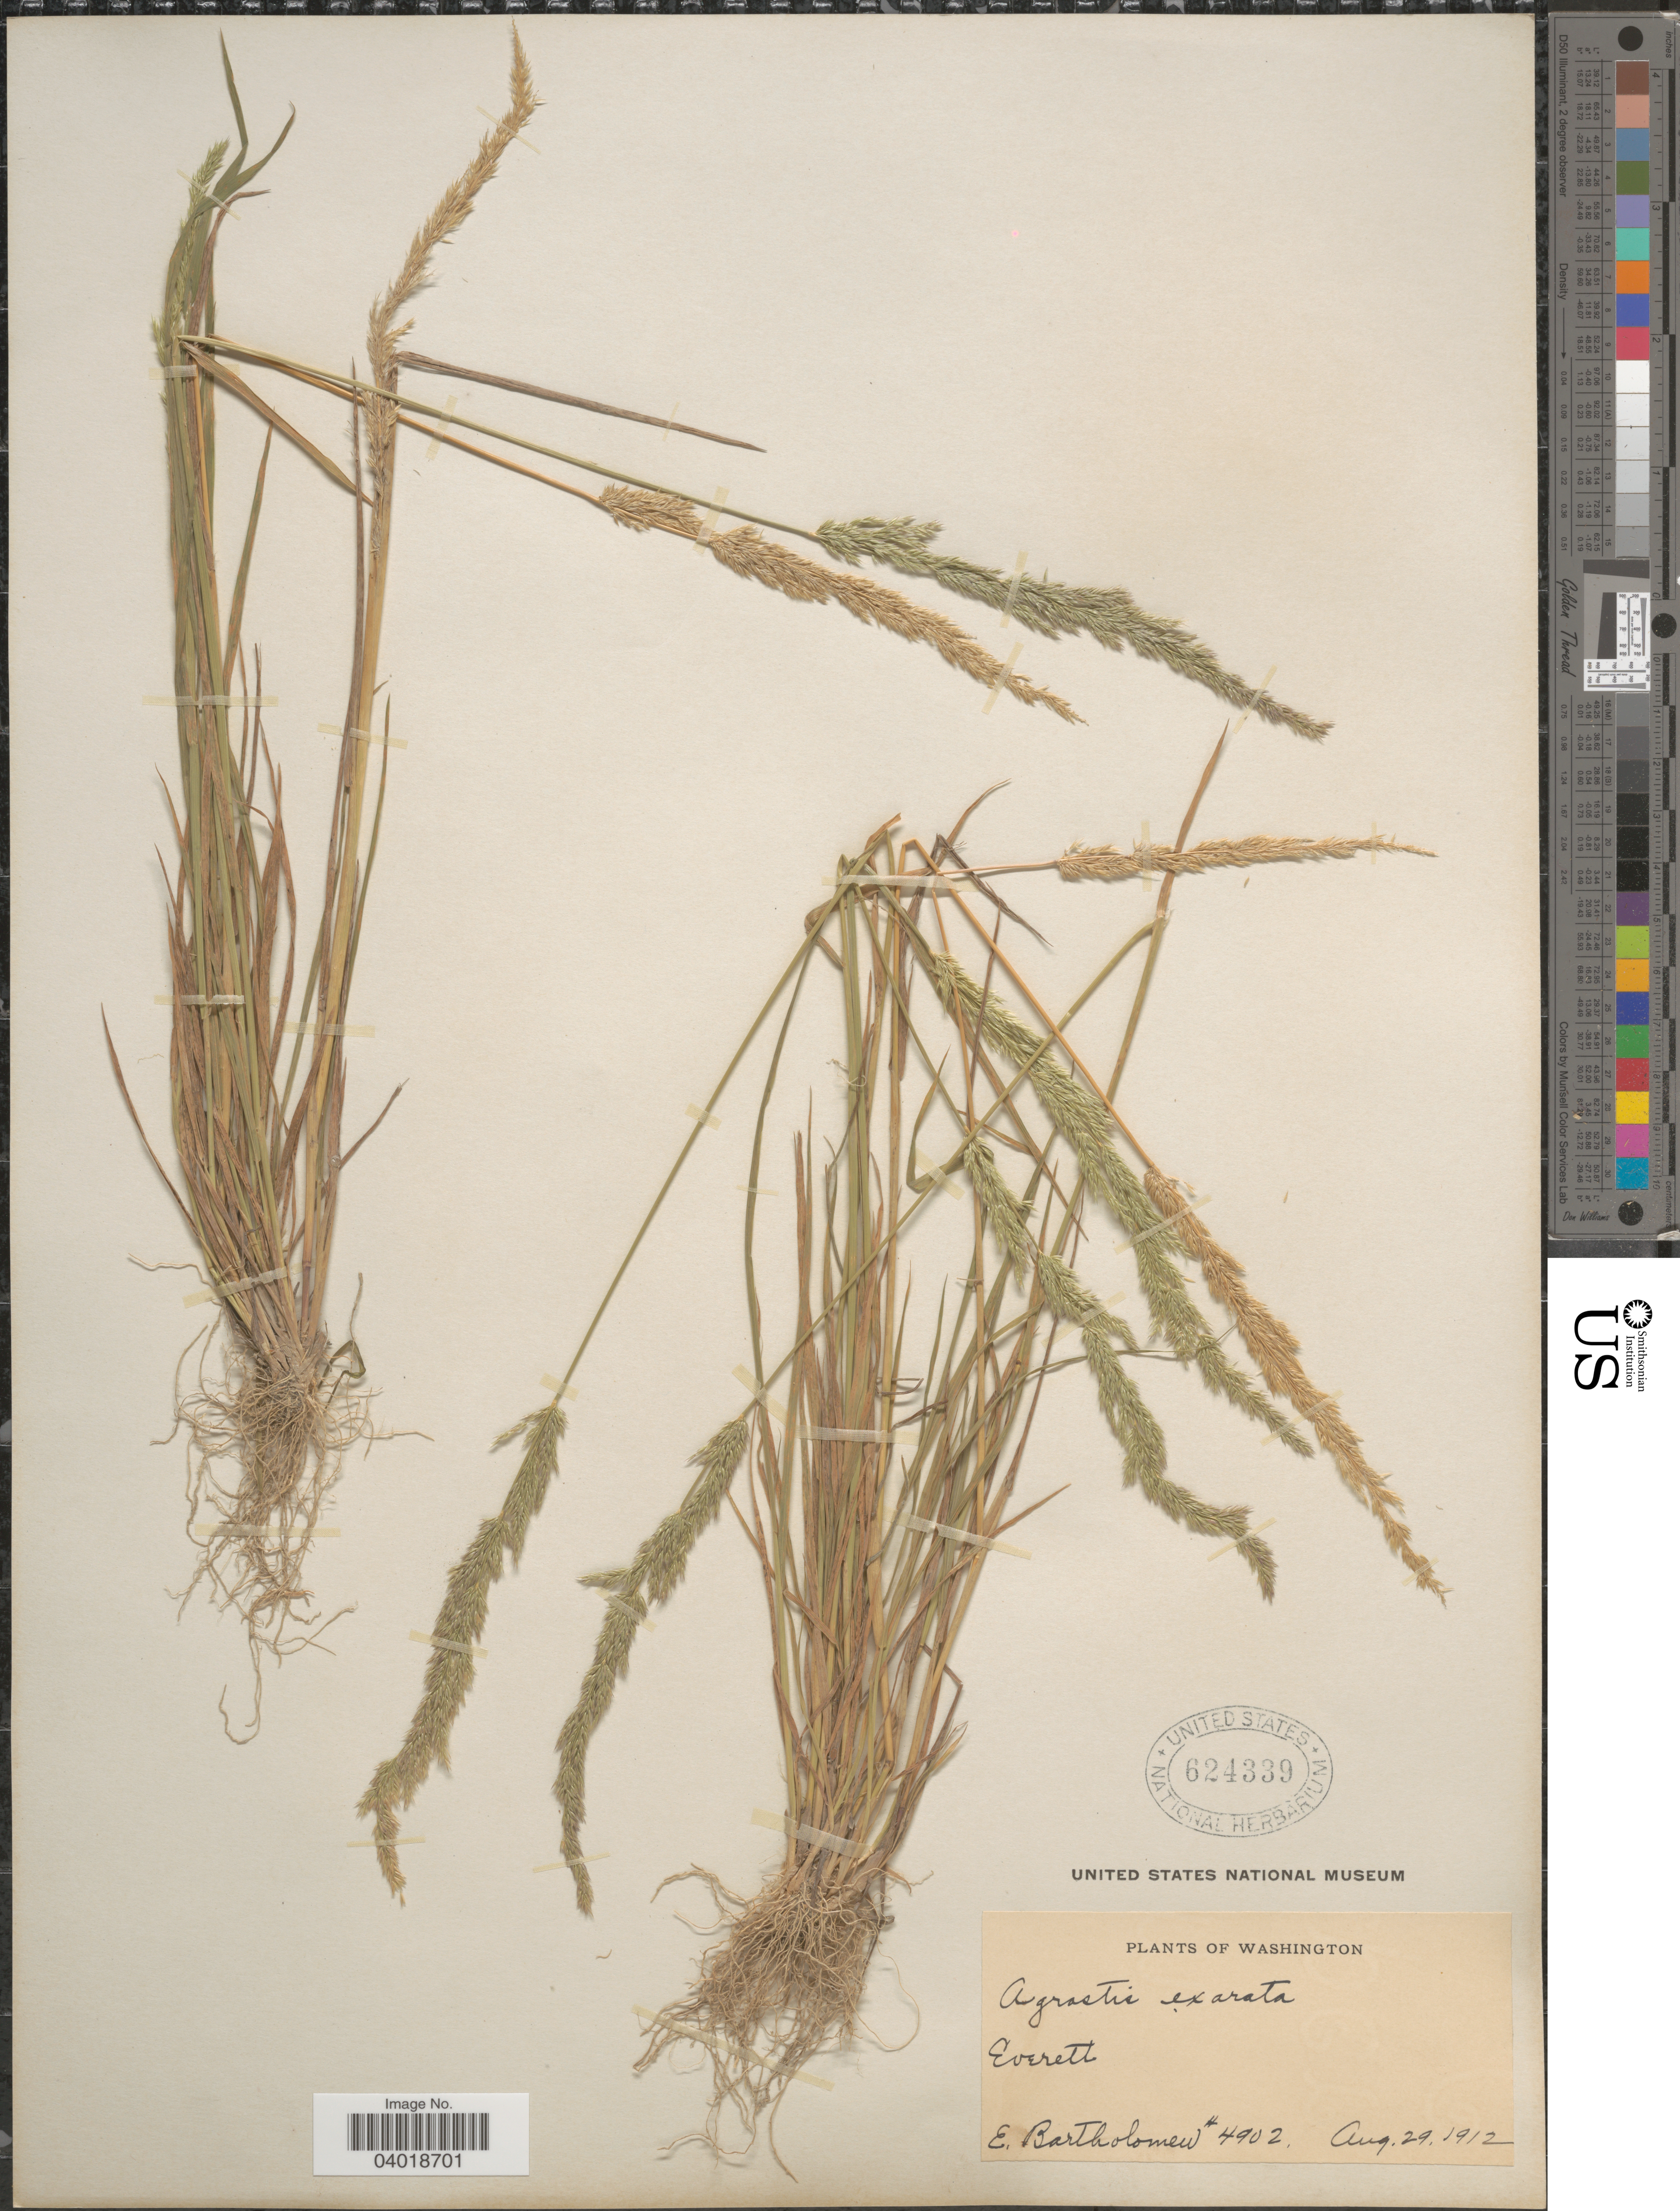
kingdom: Plantae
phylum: Tracheophyta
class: Liliopsida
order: Poales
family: Poaceae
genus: Agrostis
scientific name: Agrostis exarata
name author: Trin.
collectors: E. Bartholomew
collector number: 4902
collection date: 1912-08-29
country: United States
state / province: Washington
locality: Everett.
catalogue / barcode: US 624339